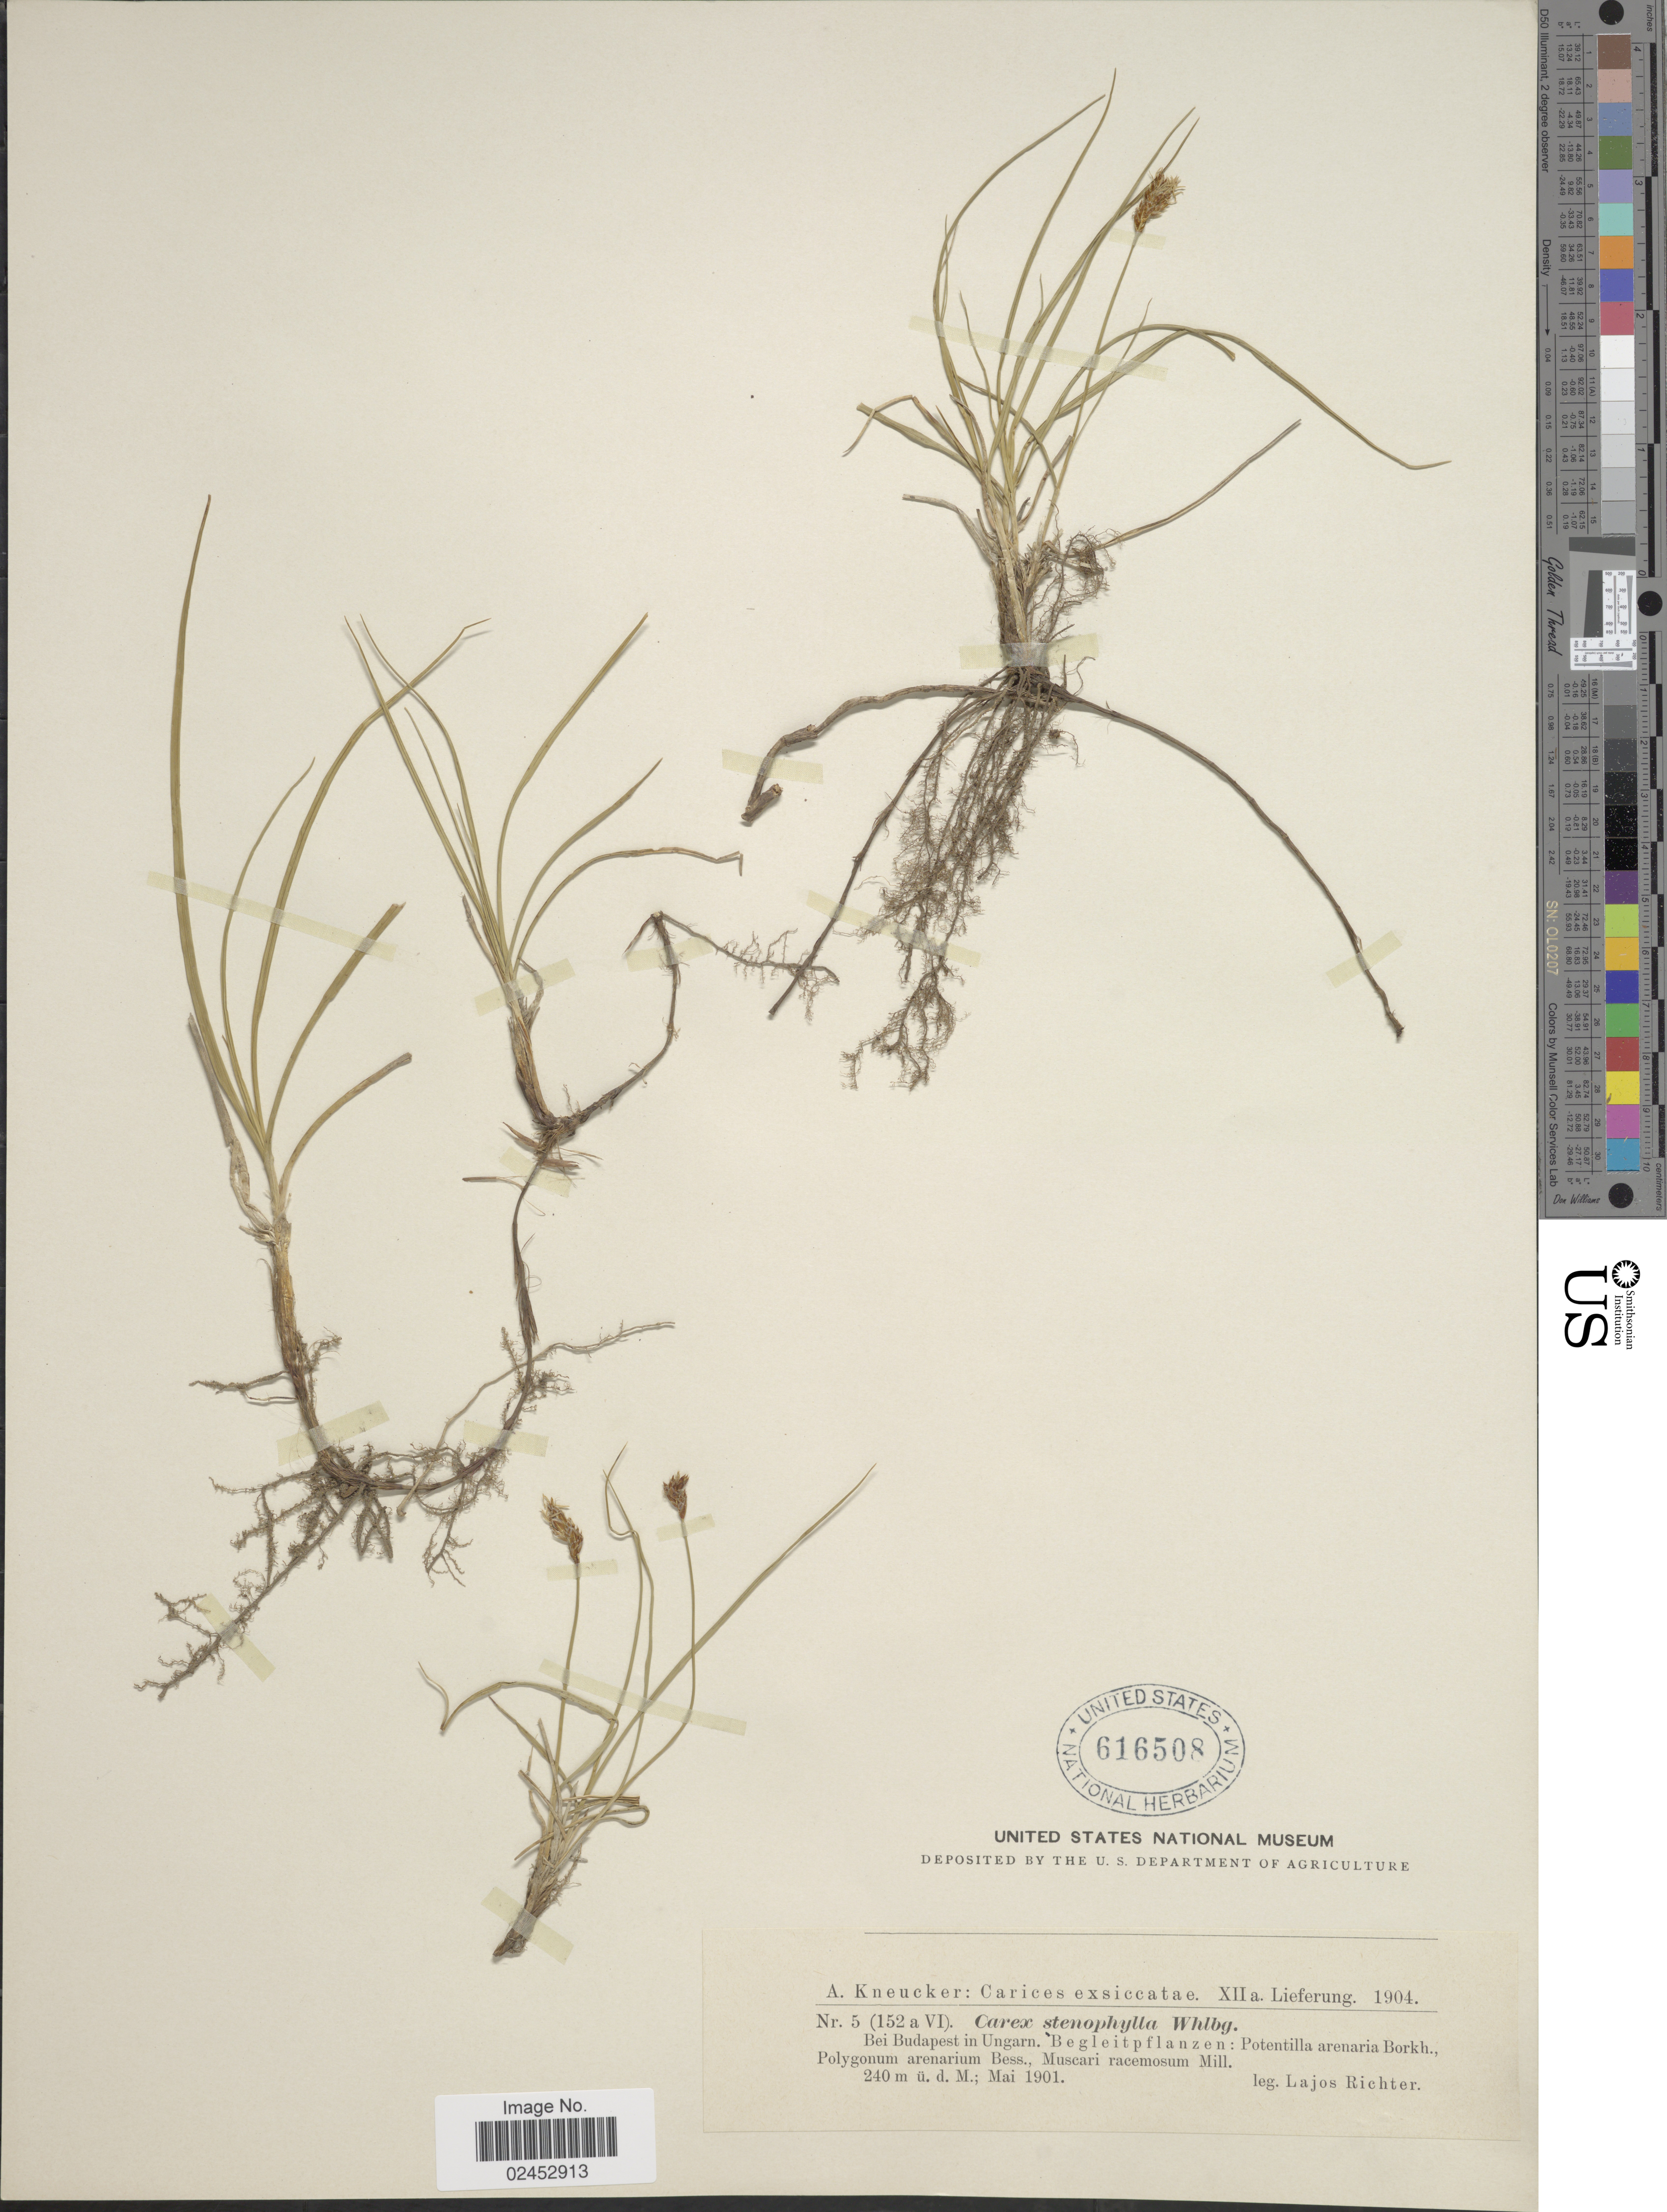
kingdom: Plantae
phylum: Tracheophyta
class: Liliopsida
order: Poales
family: Cyperaceae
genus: Carex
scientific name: Carex stenophylla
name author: Wahlenb.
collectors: L. Richter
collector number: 5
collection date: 1901-05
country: Hungary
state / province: Budapest, Capital District of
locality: Bei Budapest in Ungarn.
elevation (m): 240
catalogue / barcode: US 616508